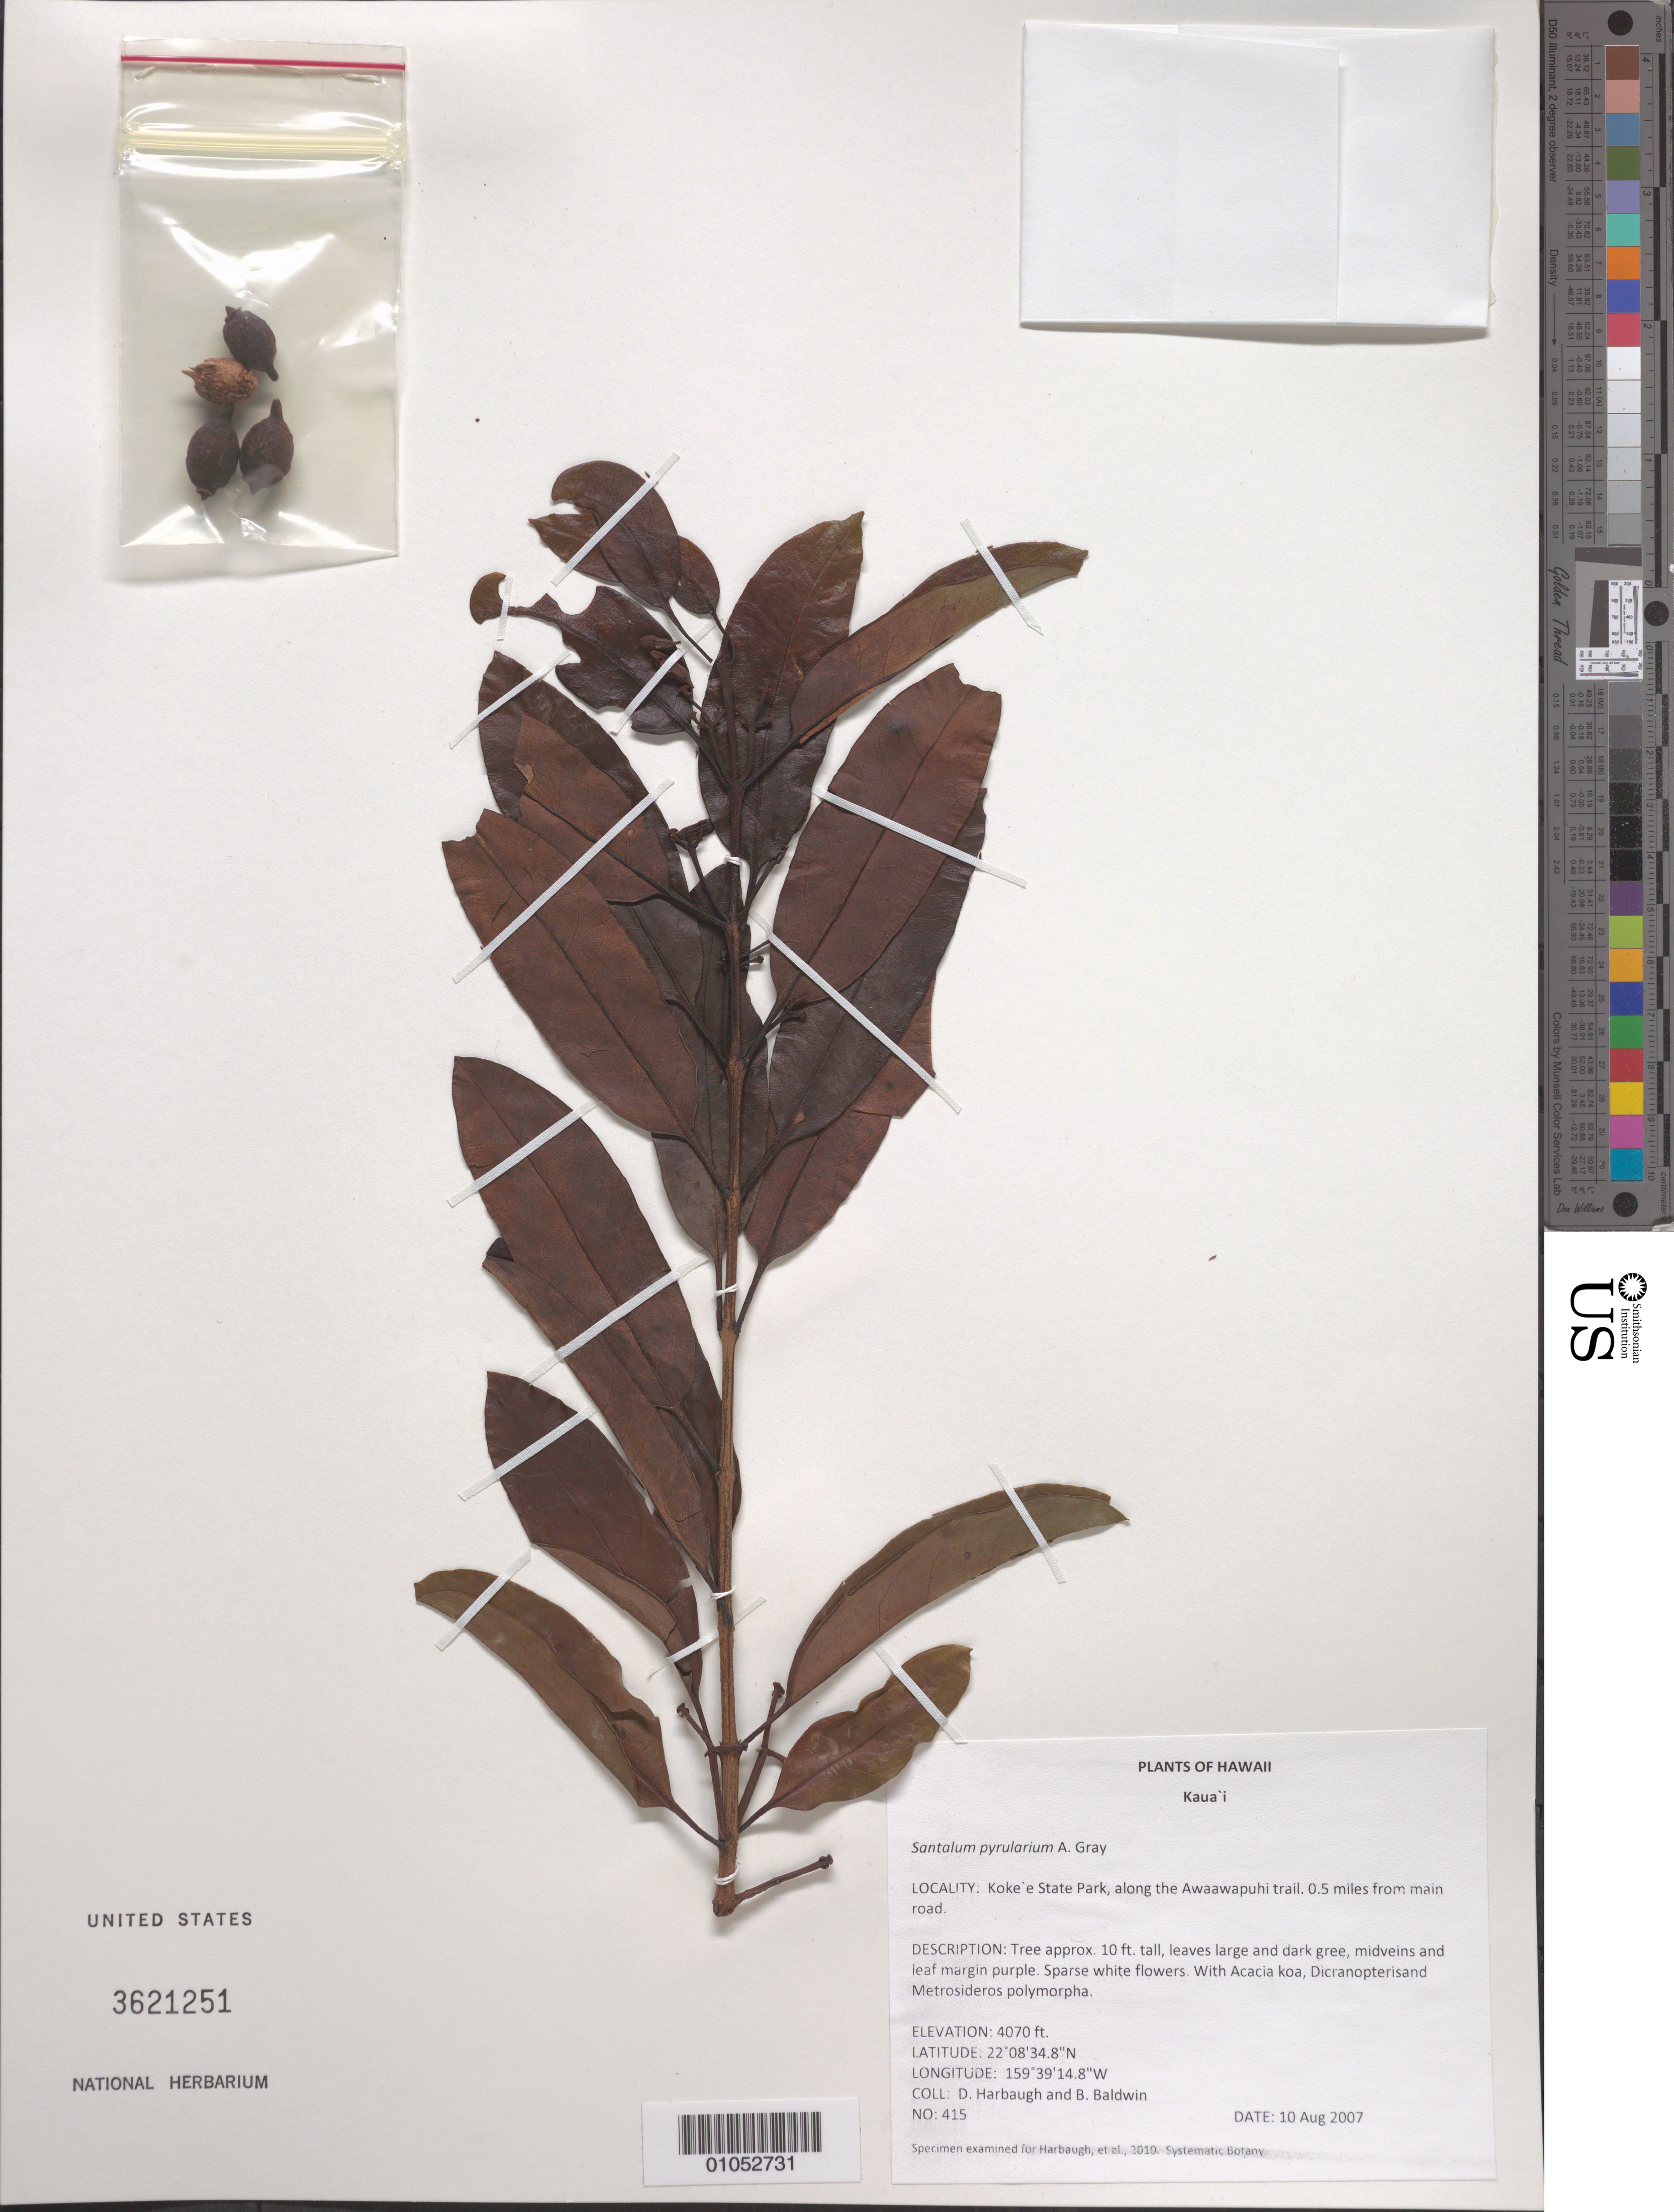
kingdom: Plantae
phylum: Tracheophyta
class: Magnoliopsida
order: Santalales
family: Santalaceae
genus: Santalum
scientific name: Santalum pyrularium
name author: A. Gray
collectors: D. Harbaugh & B. Baldwin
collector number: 415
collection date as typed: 10 Aug 2007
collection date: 2007-08-10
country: United States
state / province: Hawaii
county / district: Kauai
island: Kaua'i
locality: Kokee State Park, along the Awaawapuhi Trail, 0.5 miles from main road.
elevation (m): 1241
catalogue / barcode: US 3621251